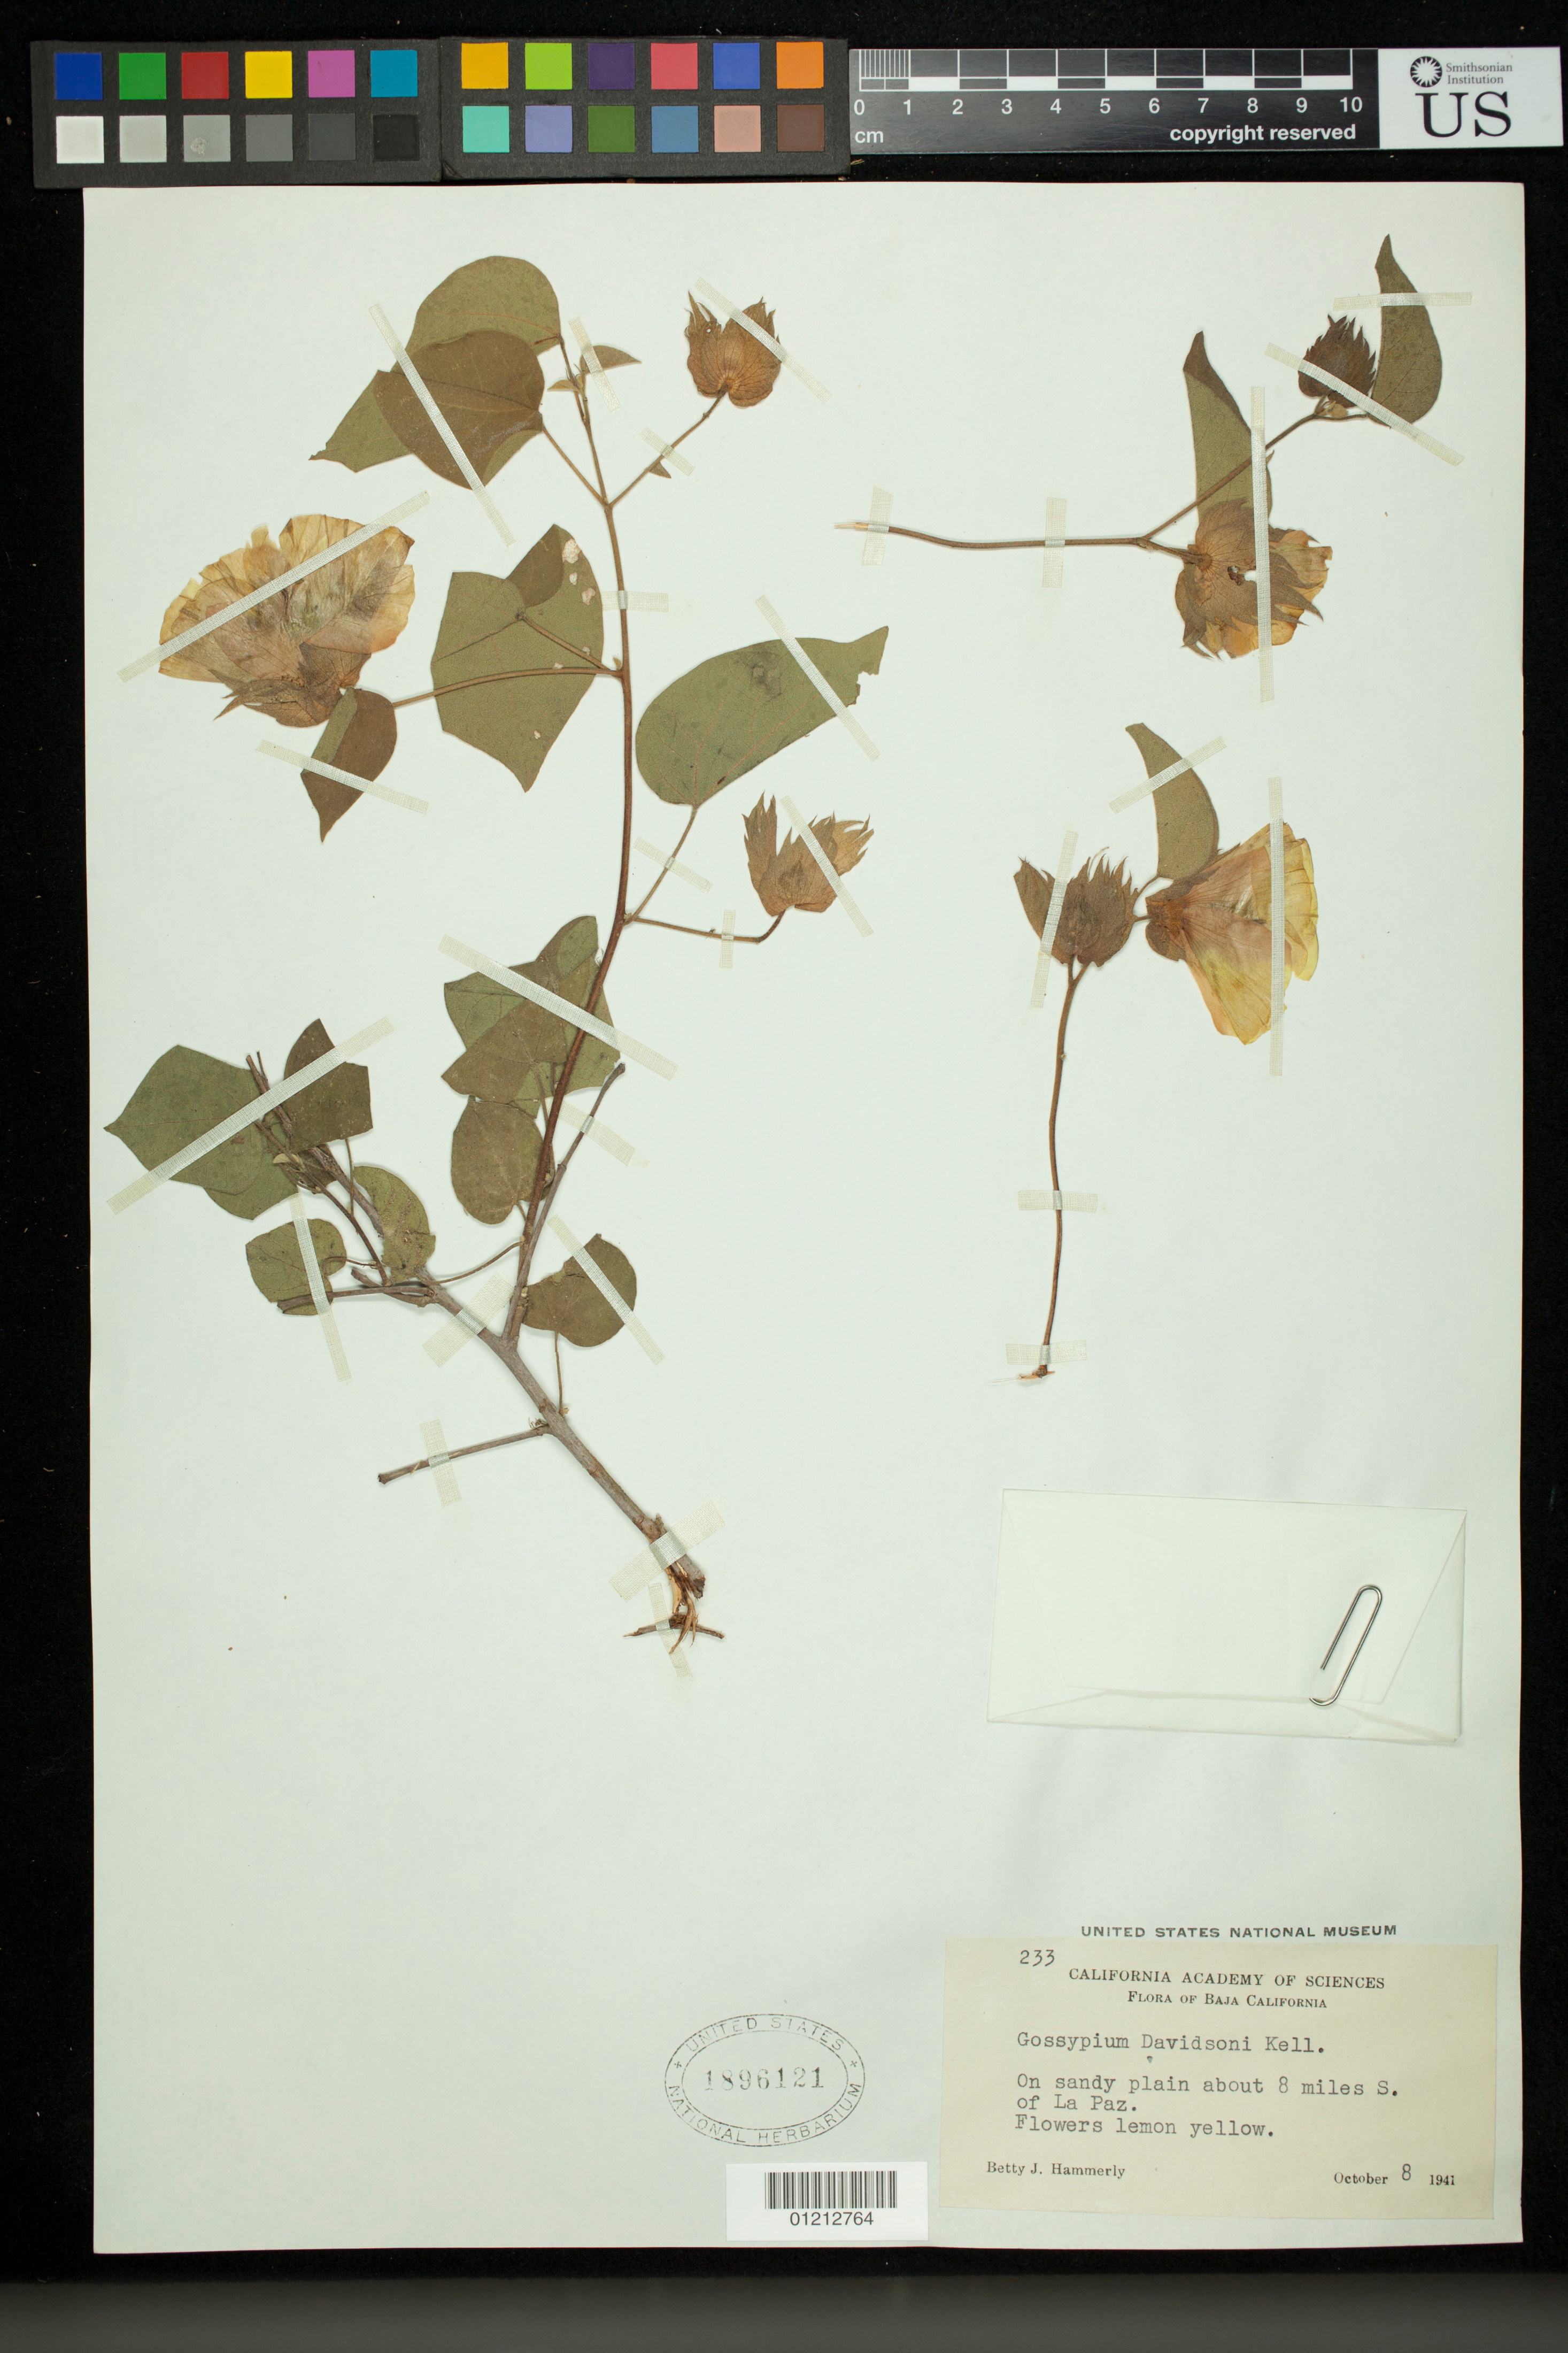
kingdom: Plantae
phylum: Tracheophyta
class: Magnoliopsida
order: Malvales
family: Malvaceae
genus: Gossypium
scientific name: Gossypium davidsonii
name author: Kellogg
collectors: B. J. Hammerly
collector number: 233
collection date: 1941-10-08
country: Mexico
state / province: Baja California Sur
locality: On sandy plain about 8 miles S. of La Paz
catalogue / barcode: US 1896121